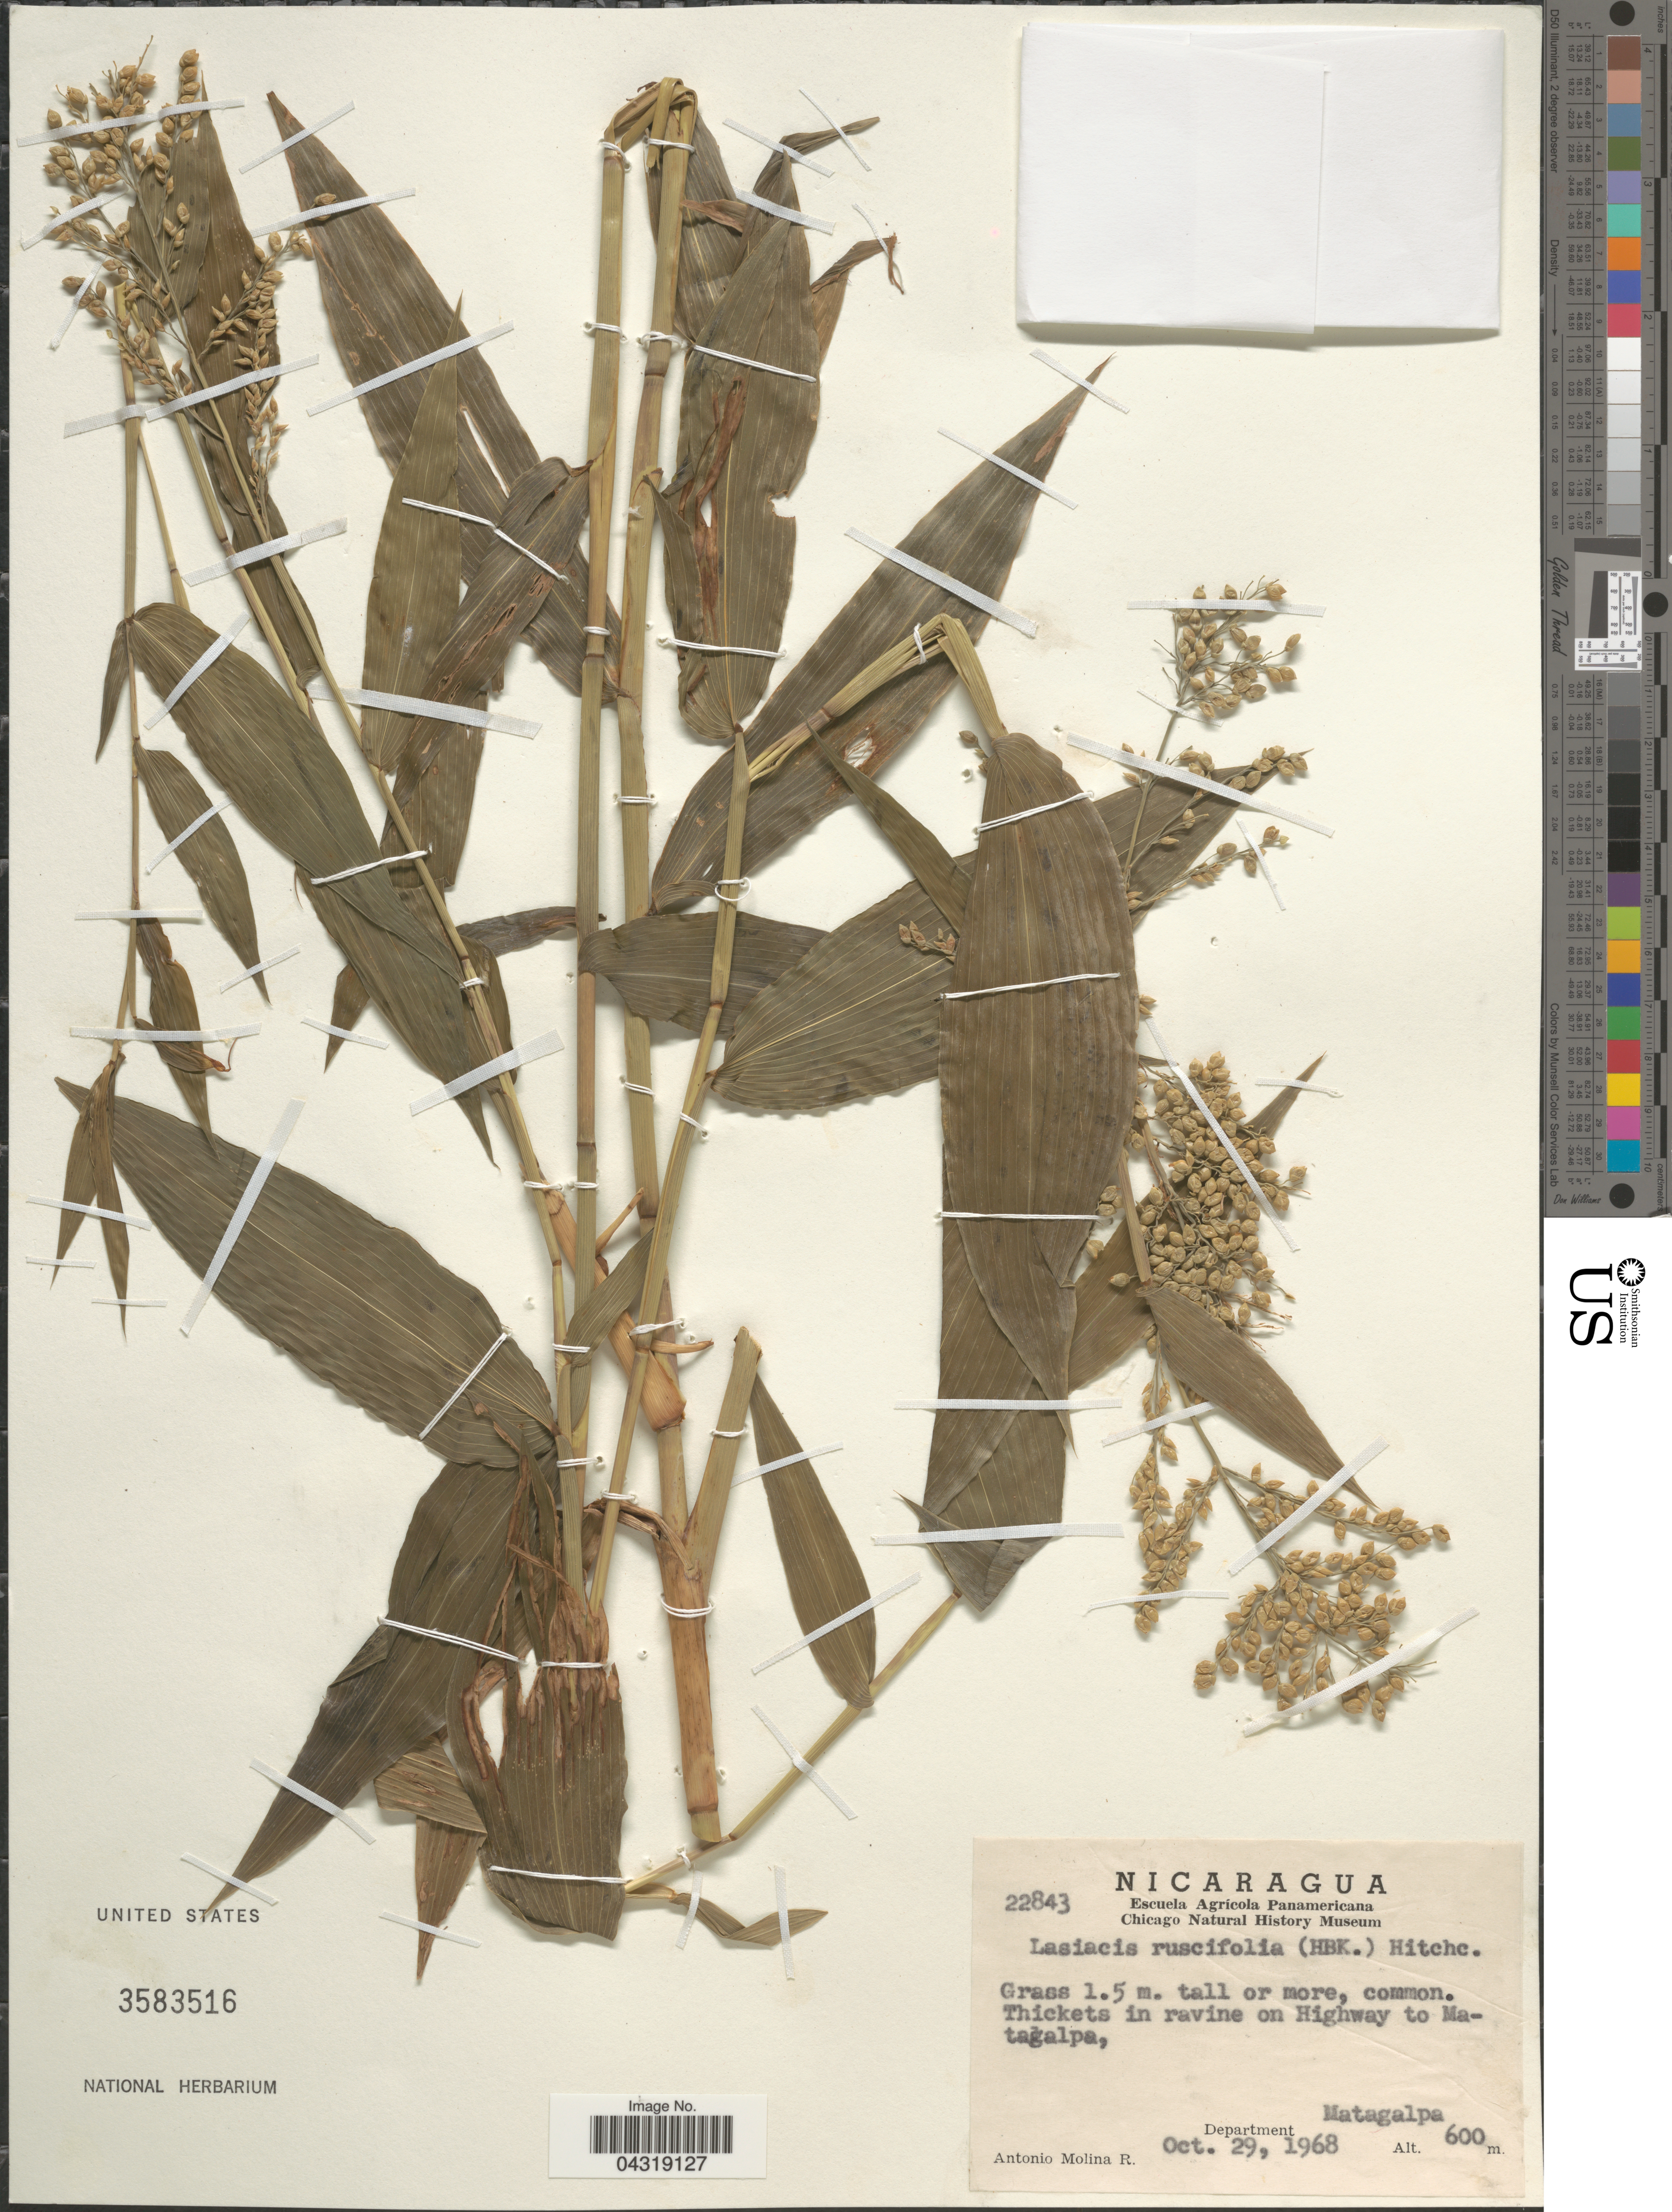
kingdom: Plantae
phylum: Tracheophyta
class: Liliopsida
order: Poales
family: Poaceae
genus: Lasiacis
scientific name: Lasiacis ruscifolia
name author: (Kunth) Hitchc.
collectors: A. Molina R.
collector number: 22843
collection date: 1968-10-29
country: Nicaragua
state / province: Matagalpa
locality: Thickets in ravine on Highway to Matagalpa, Department Matagalpa.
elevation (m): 600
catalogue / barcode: US 3583516